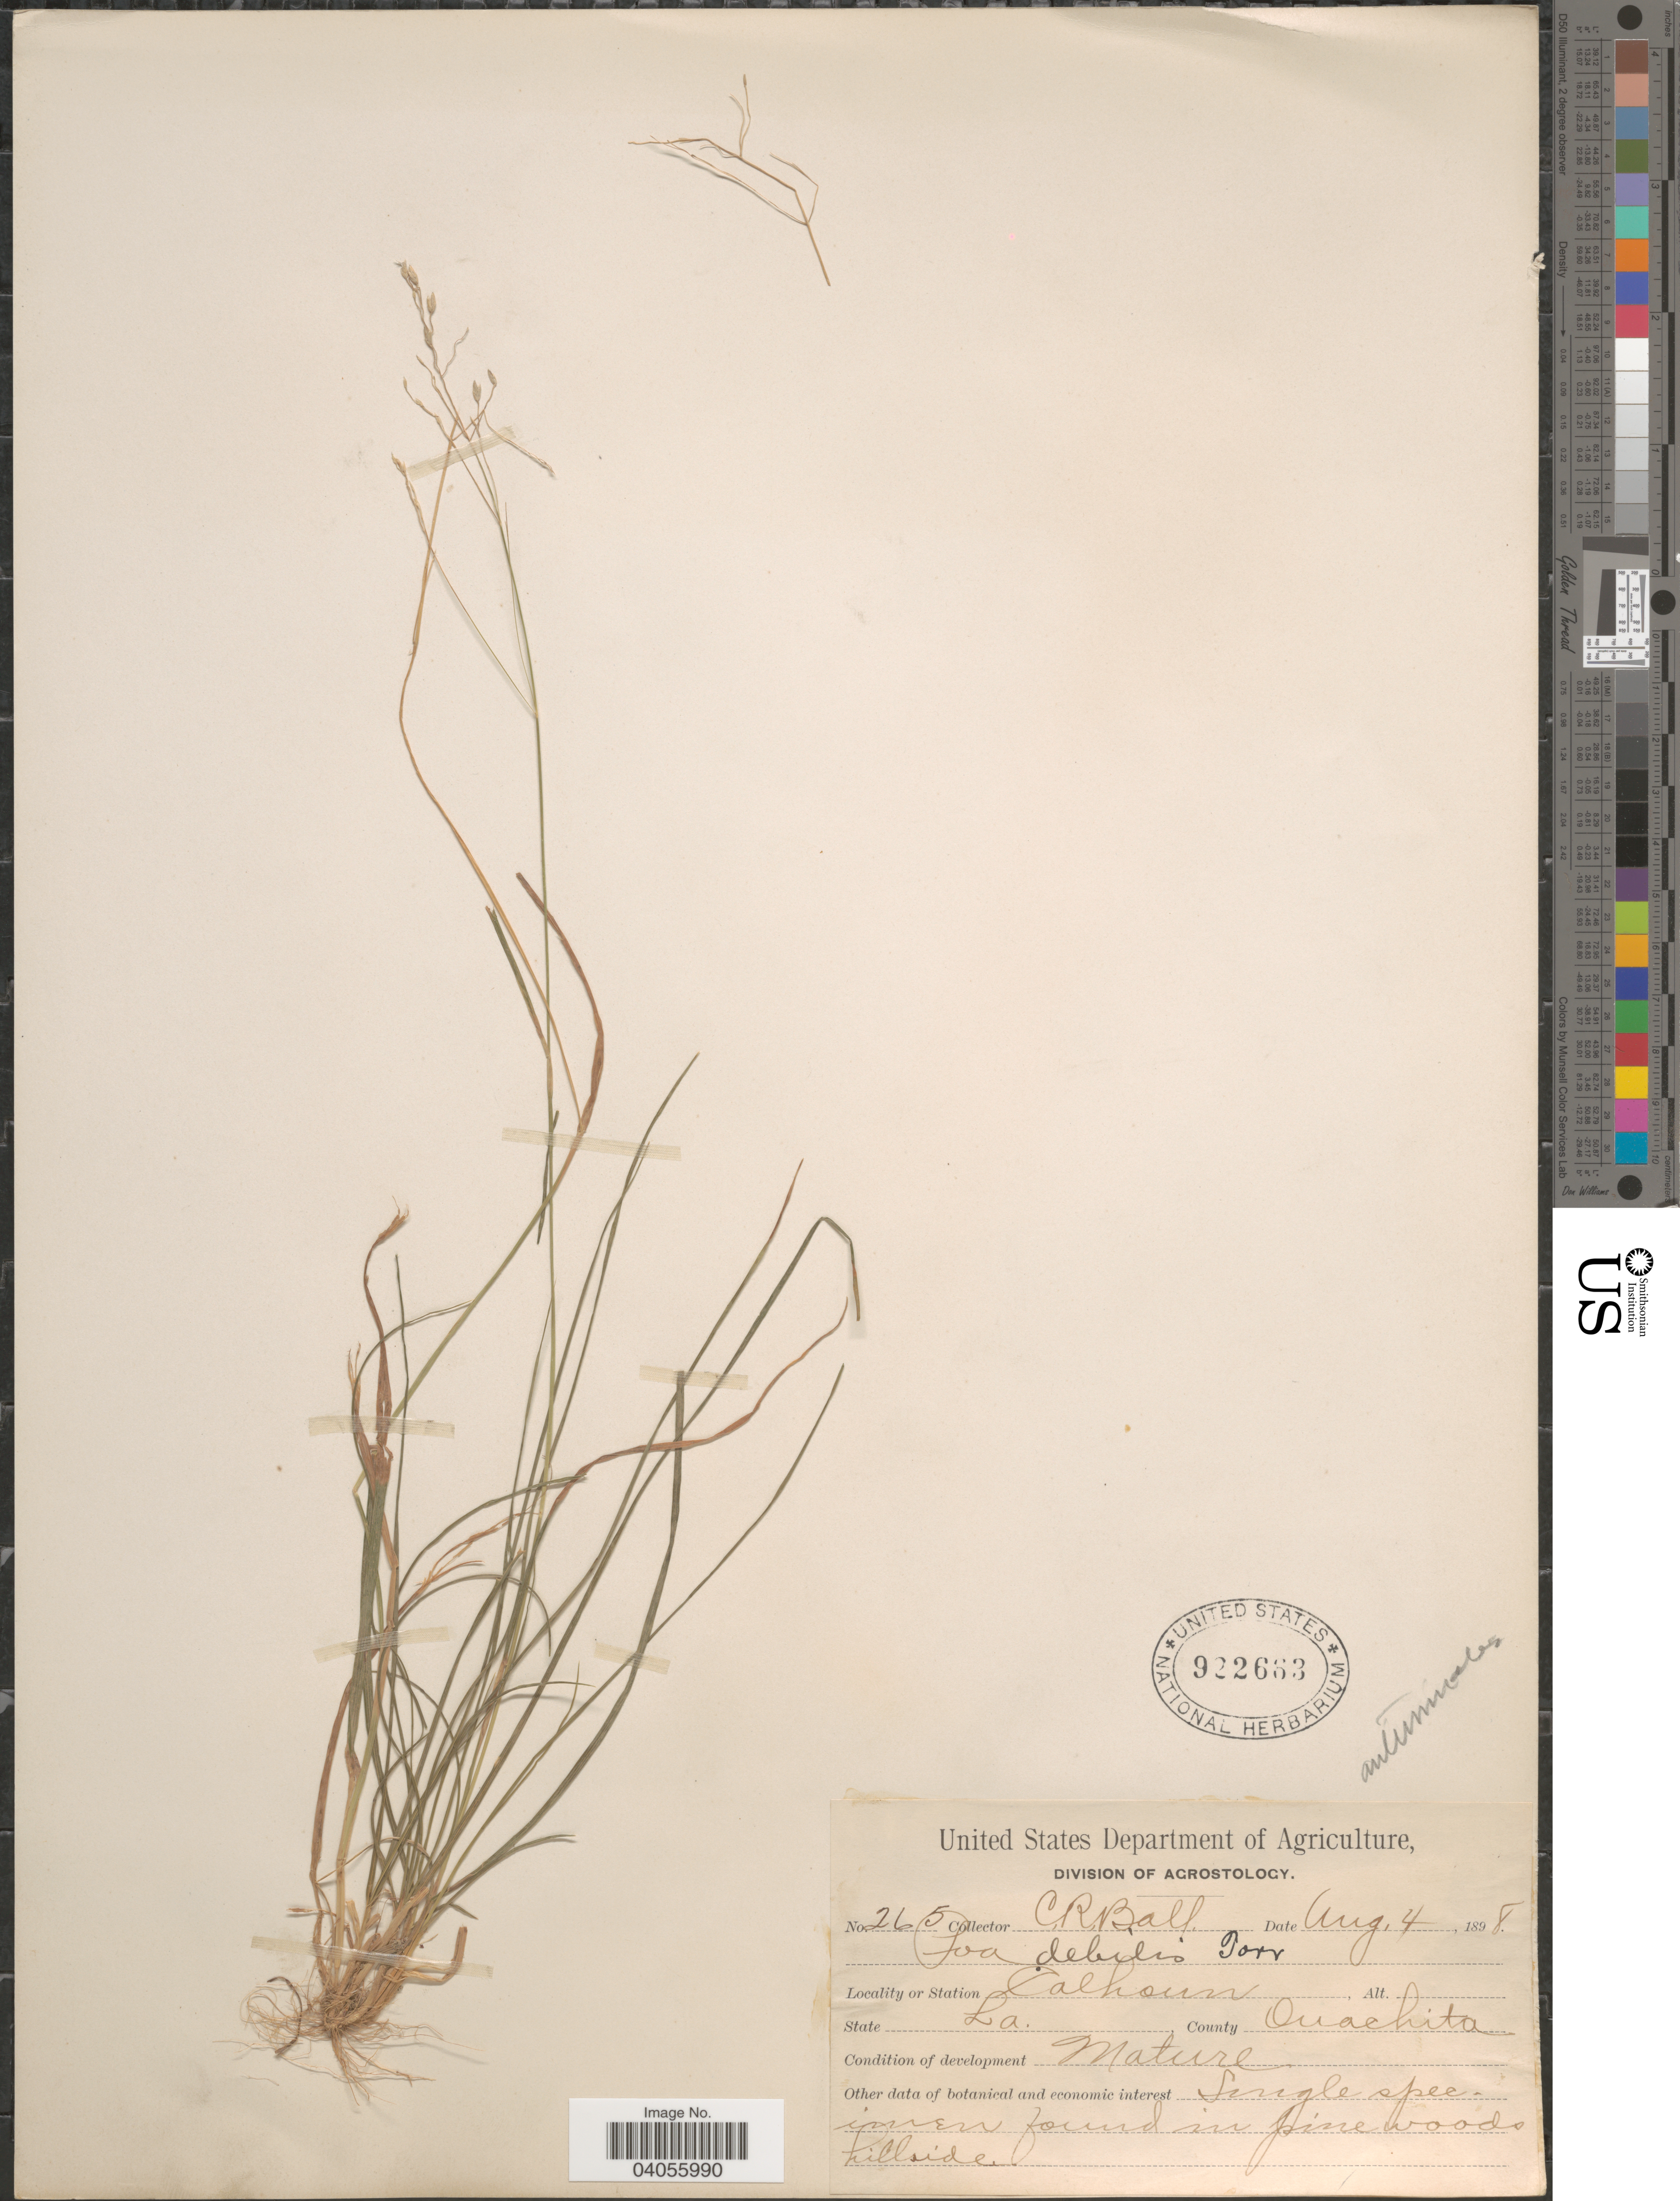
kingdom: Plantae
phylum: Tracheophyta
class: Liliopsida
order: Poales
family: Poaceae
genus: Poa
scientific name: Poa autumnalis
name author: Muhl. ex Elliott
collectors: C. R. Ball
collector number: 265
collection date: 1898-08-04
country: United States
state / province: Louisiana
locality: Calhoun. County Ouachita.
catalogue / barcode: US 922663